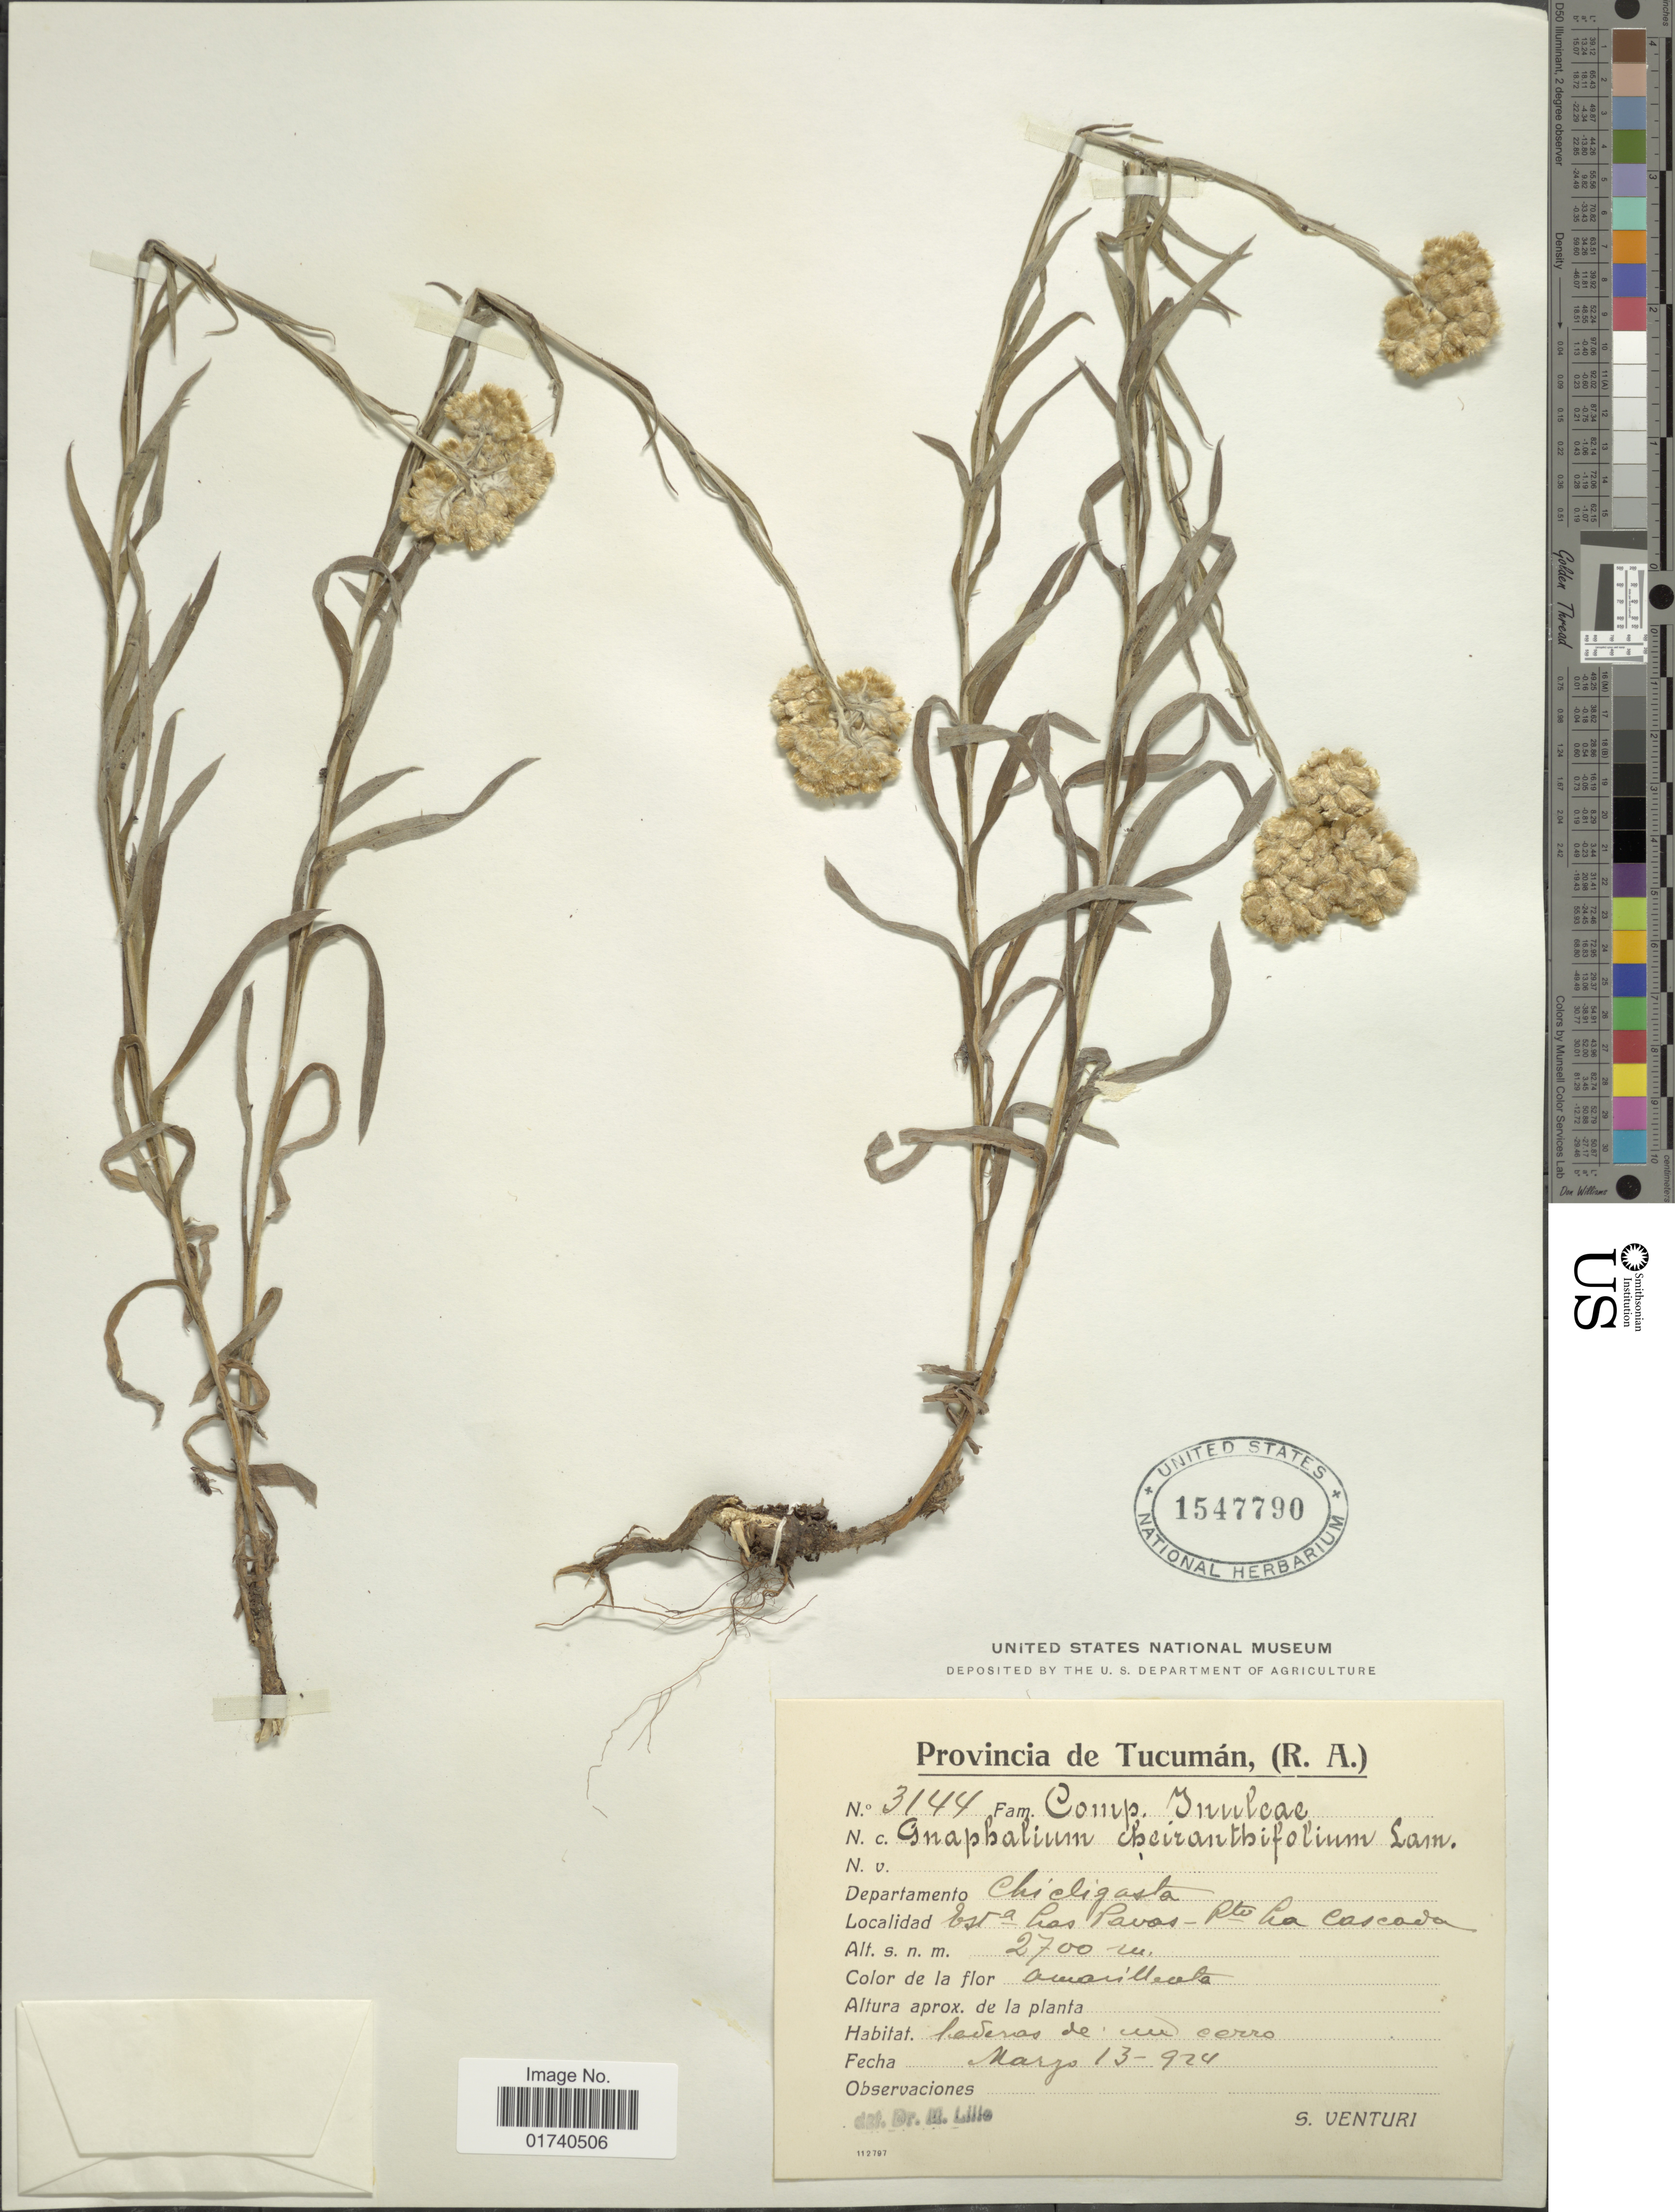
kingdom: Plantae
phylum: Tracheophyta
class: Magnoliopsida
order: Asterales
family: Asteraceae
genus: Pseudognaphalium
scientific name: Pseudognaphalium cheiranthifolium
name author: (Lam.) Hilliard & B.L. Burtt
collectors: S. Venturi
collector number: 3144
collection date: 1924-05-13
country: Argentina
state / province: Tucuman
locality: R. A. Departamento Chicligasta. Esta Las Pavas - Rte La Cascada.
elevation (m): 2700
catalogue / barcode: US 1547790